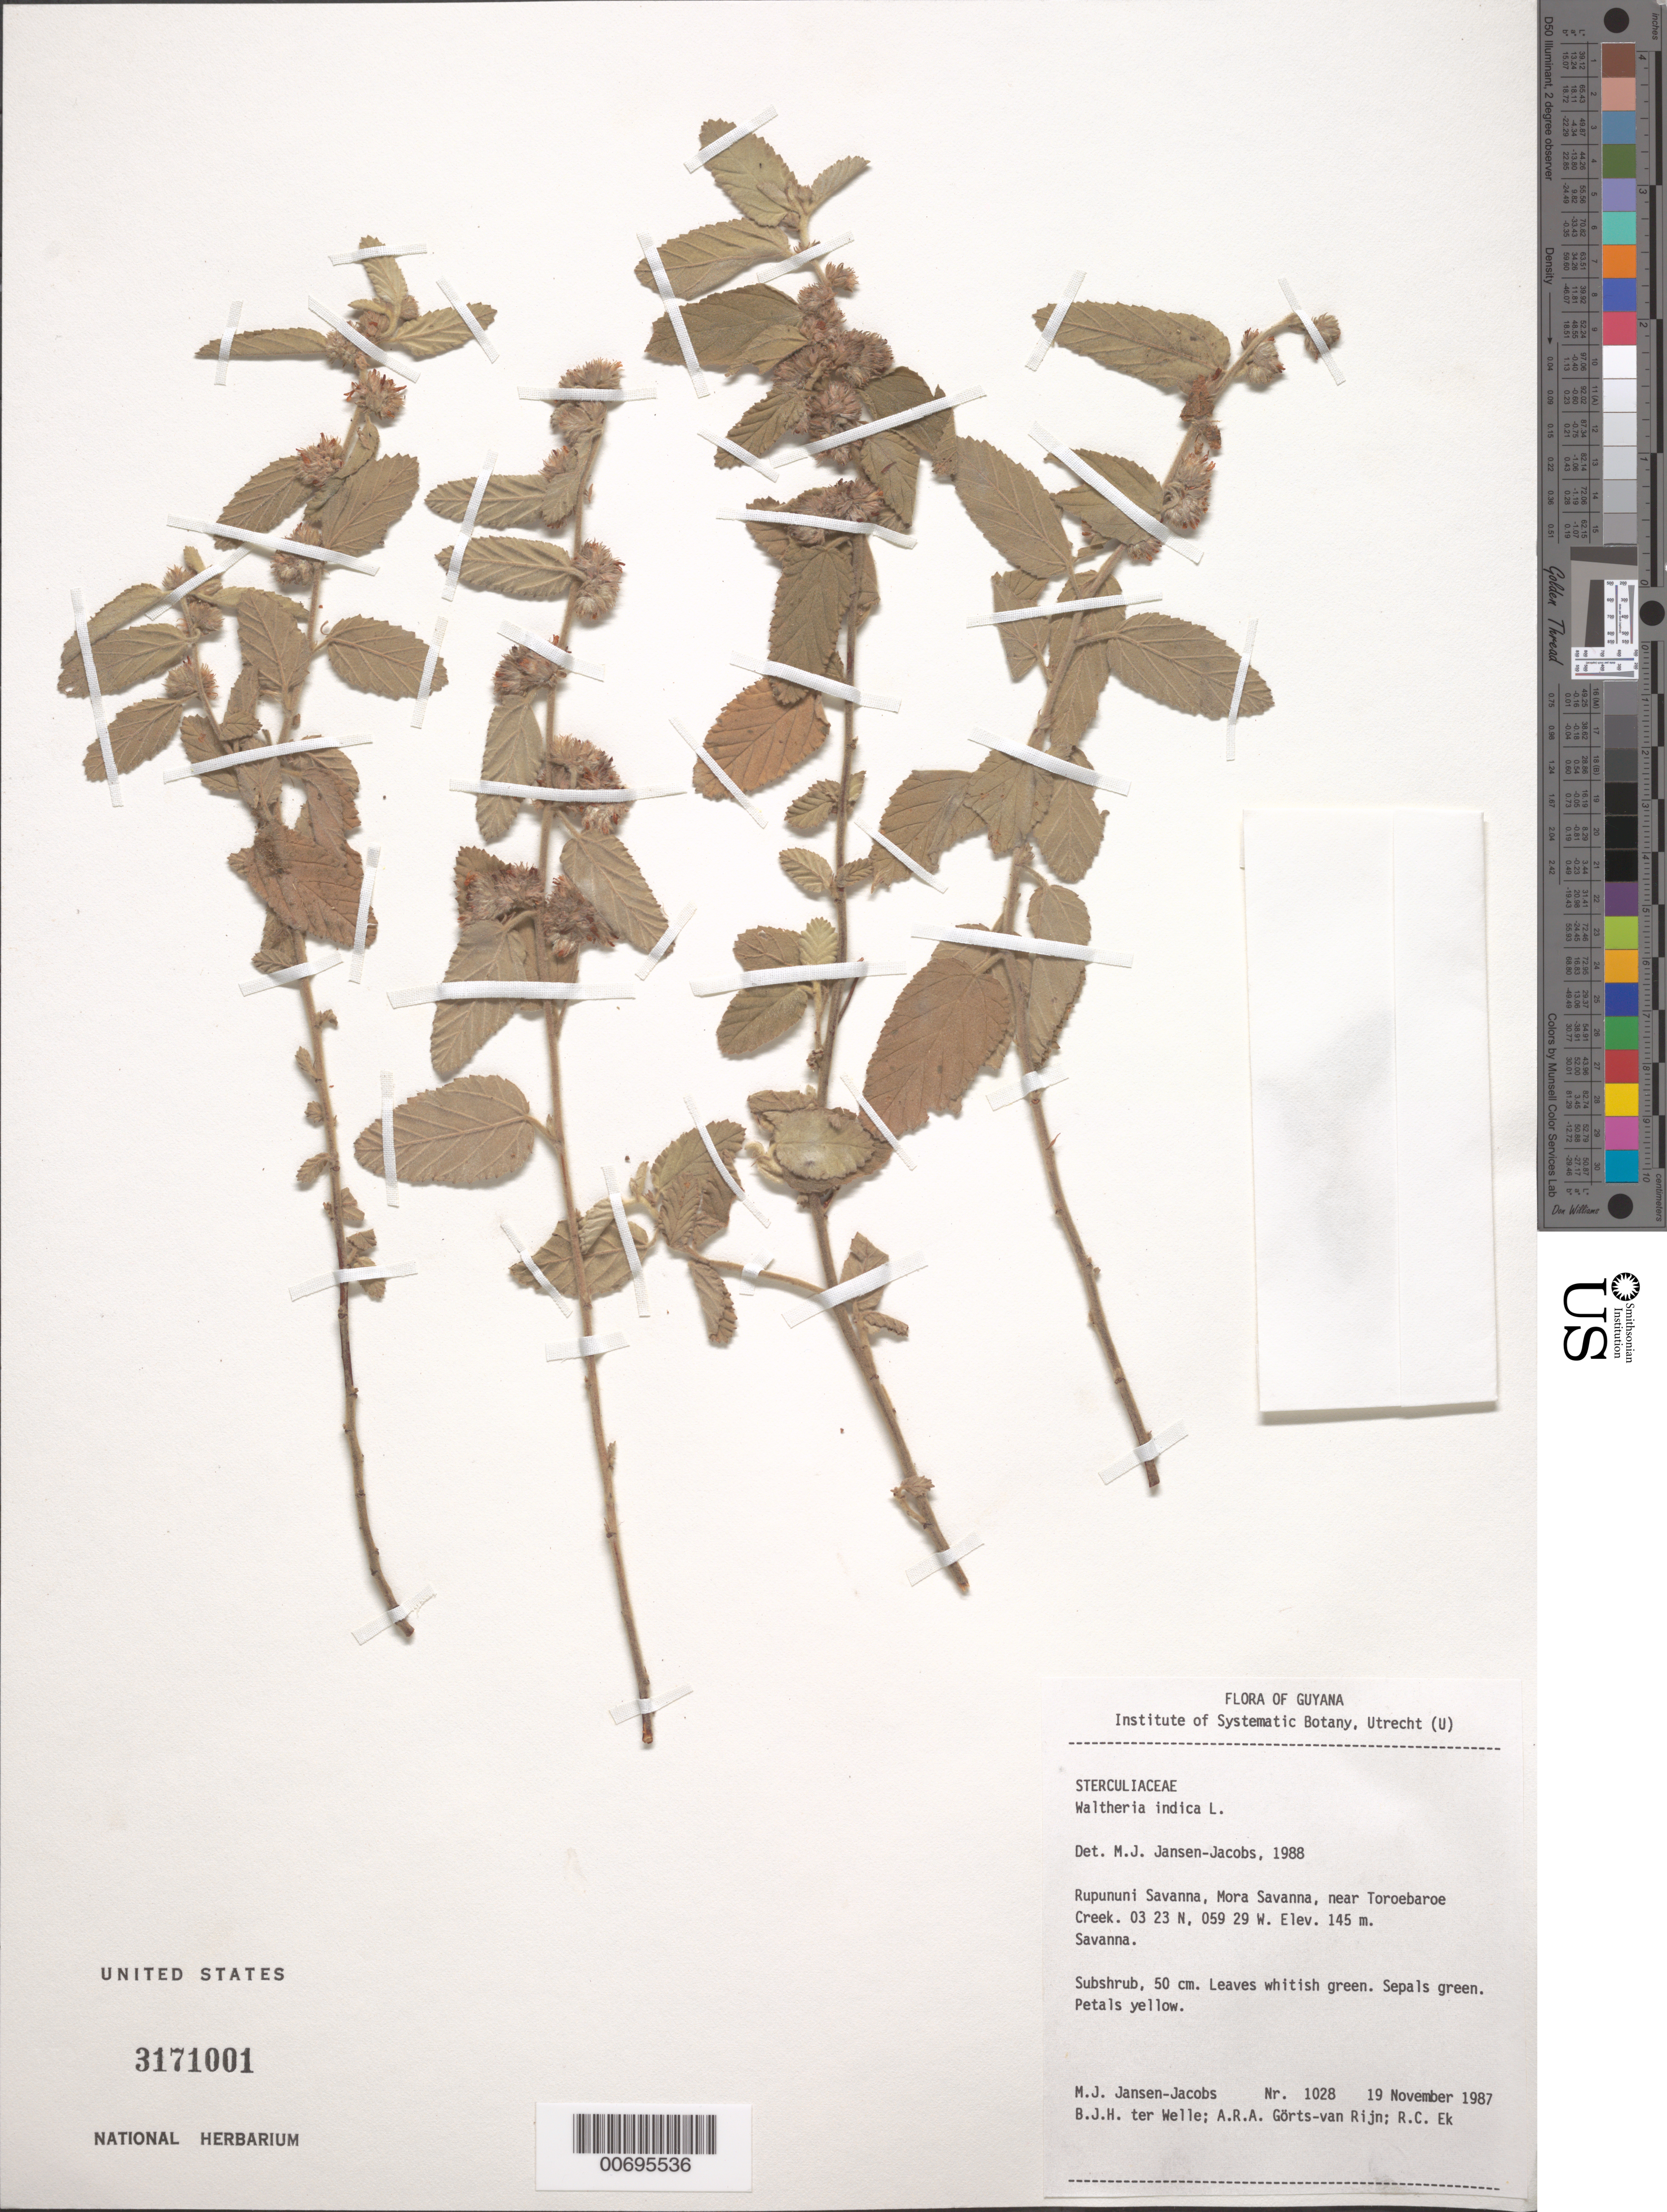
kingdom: Plantae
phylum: Tracheophyta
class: Magnoliopsida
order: Malvales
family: Malvaceae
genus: Waltheria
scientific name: Waltheria indica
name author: L.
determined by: Jansen-Jacobs, M. J., (U), Nationaal Herbarium Nederland, Utrecht University branch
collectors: M. J. Jansen-Jacobs, B. Welle, A. .R. A. Görts-van Rijn & R. C. Ek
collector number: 1028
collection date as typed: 19-Nov-87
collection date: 1987-11-19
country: Guyana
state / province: U. Takutu-U. Essequibo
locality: Rupununi Savanna, Mora Savanna, near Toroebaroe Creek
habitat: Savanna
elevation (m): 145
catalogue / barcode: US 3171001